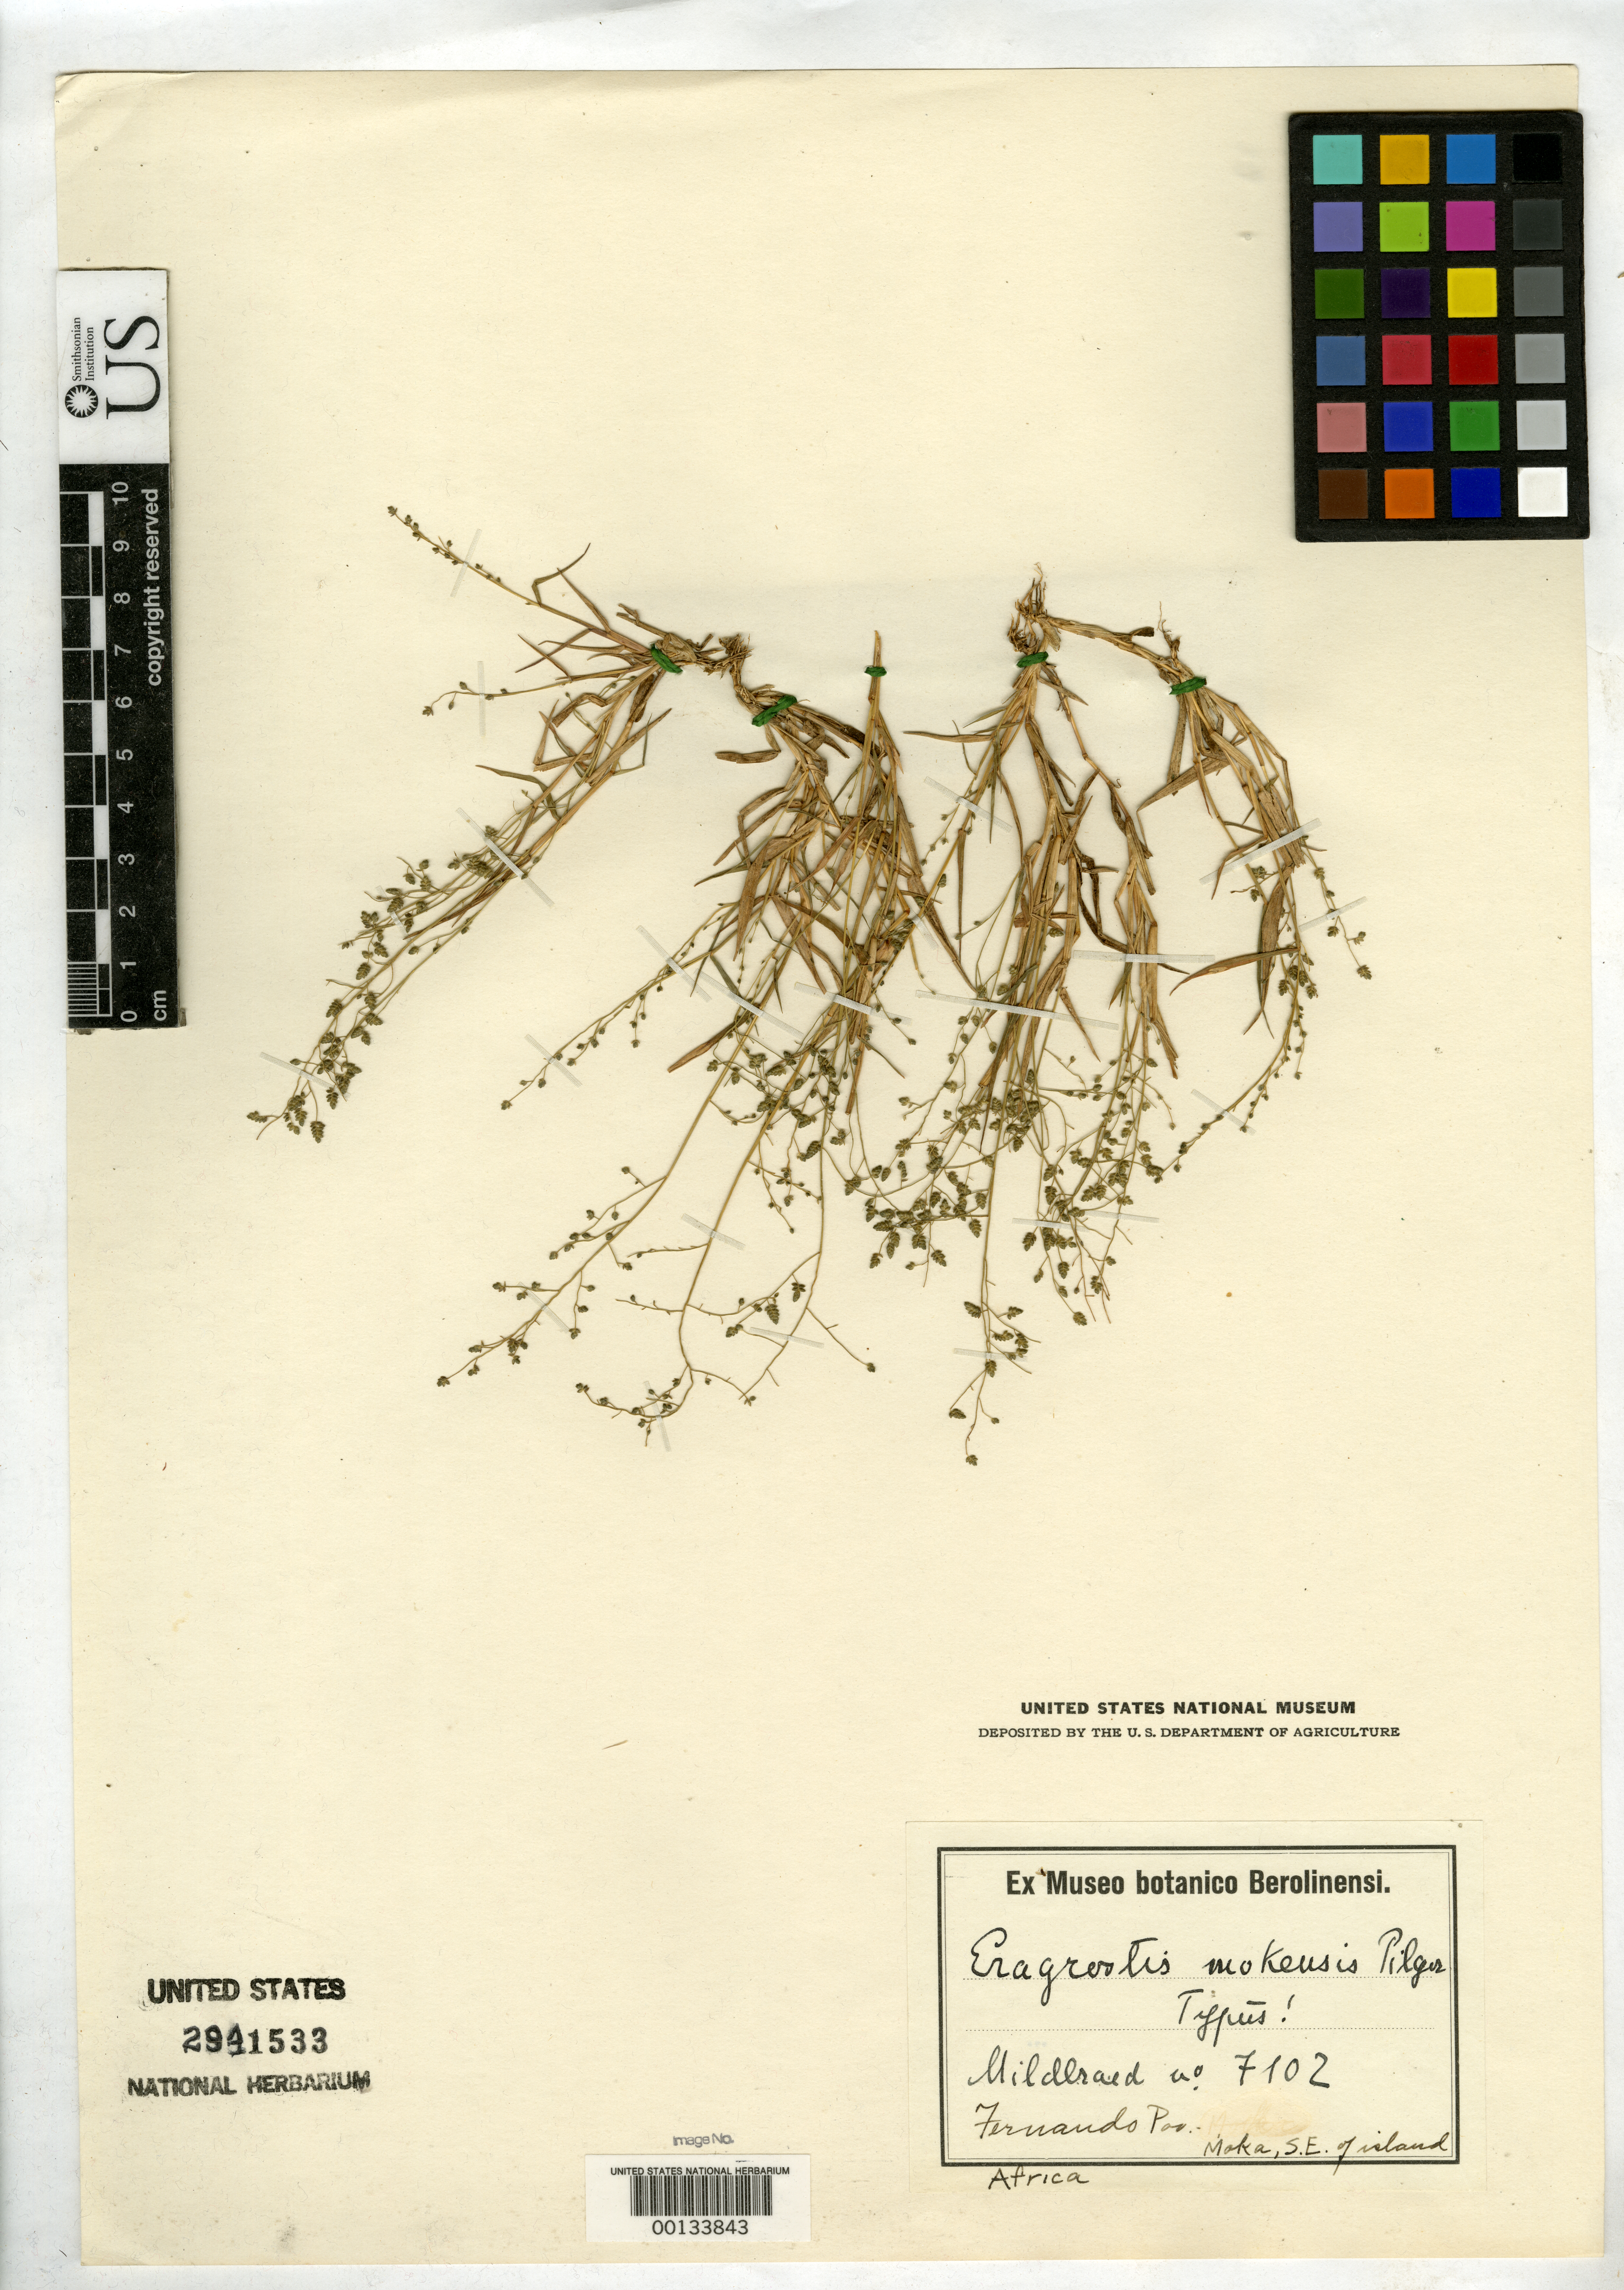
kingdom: Plantae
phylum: Tracheophyta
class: Liliopsida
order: Poales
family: Poaceae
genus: Eragrostis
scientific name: Eragrostis mokensis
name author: Pilg.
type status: Isotype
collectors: G. W. J. Mildbraed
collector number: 7102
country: Equatorial Guinea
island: Fernando Po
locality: Grasland (Bergweiden) von Moka im Sudosten del Insel.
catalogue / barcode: US 2941533